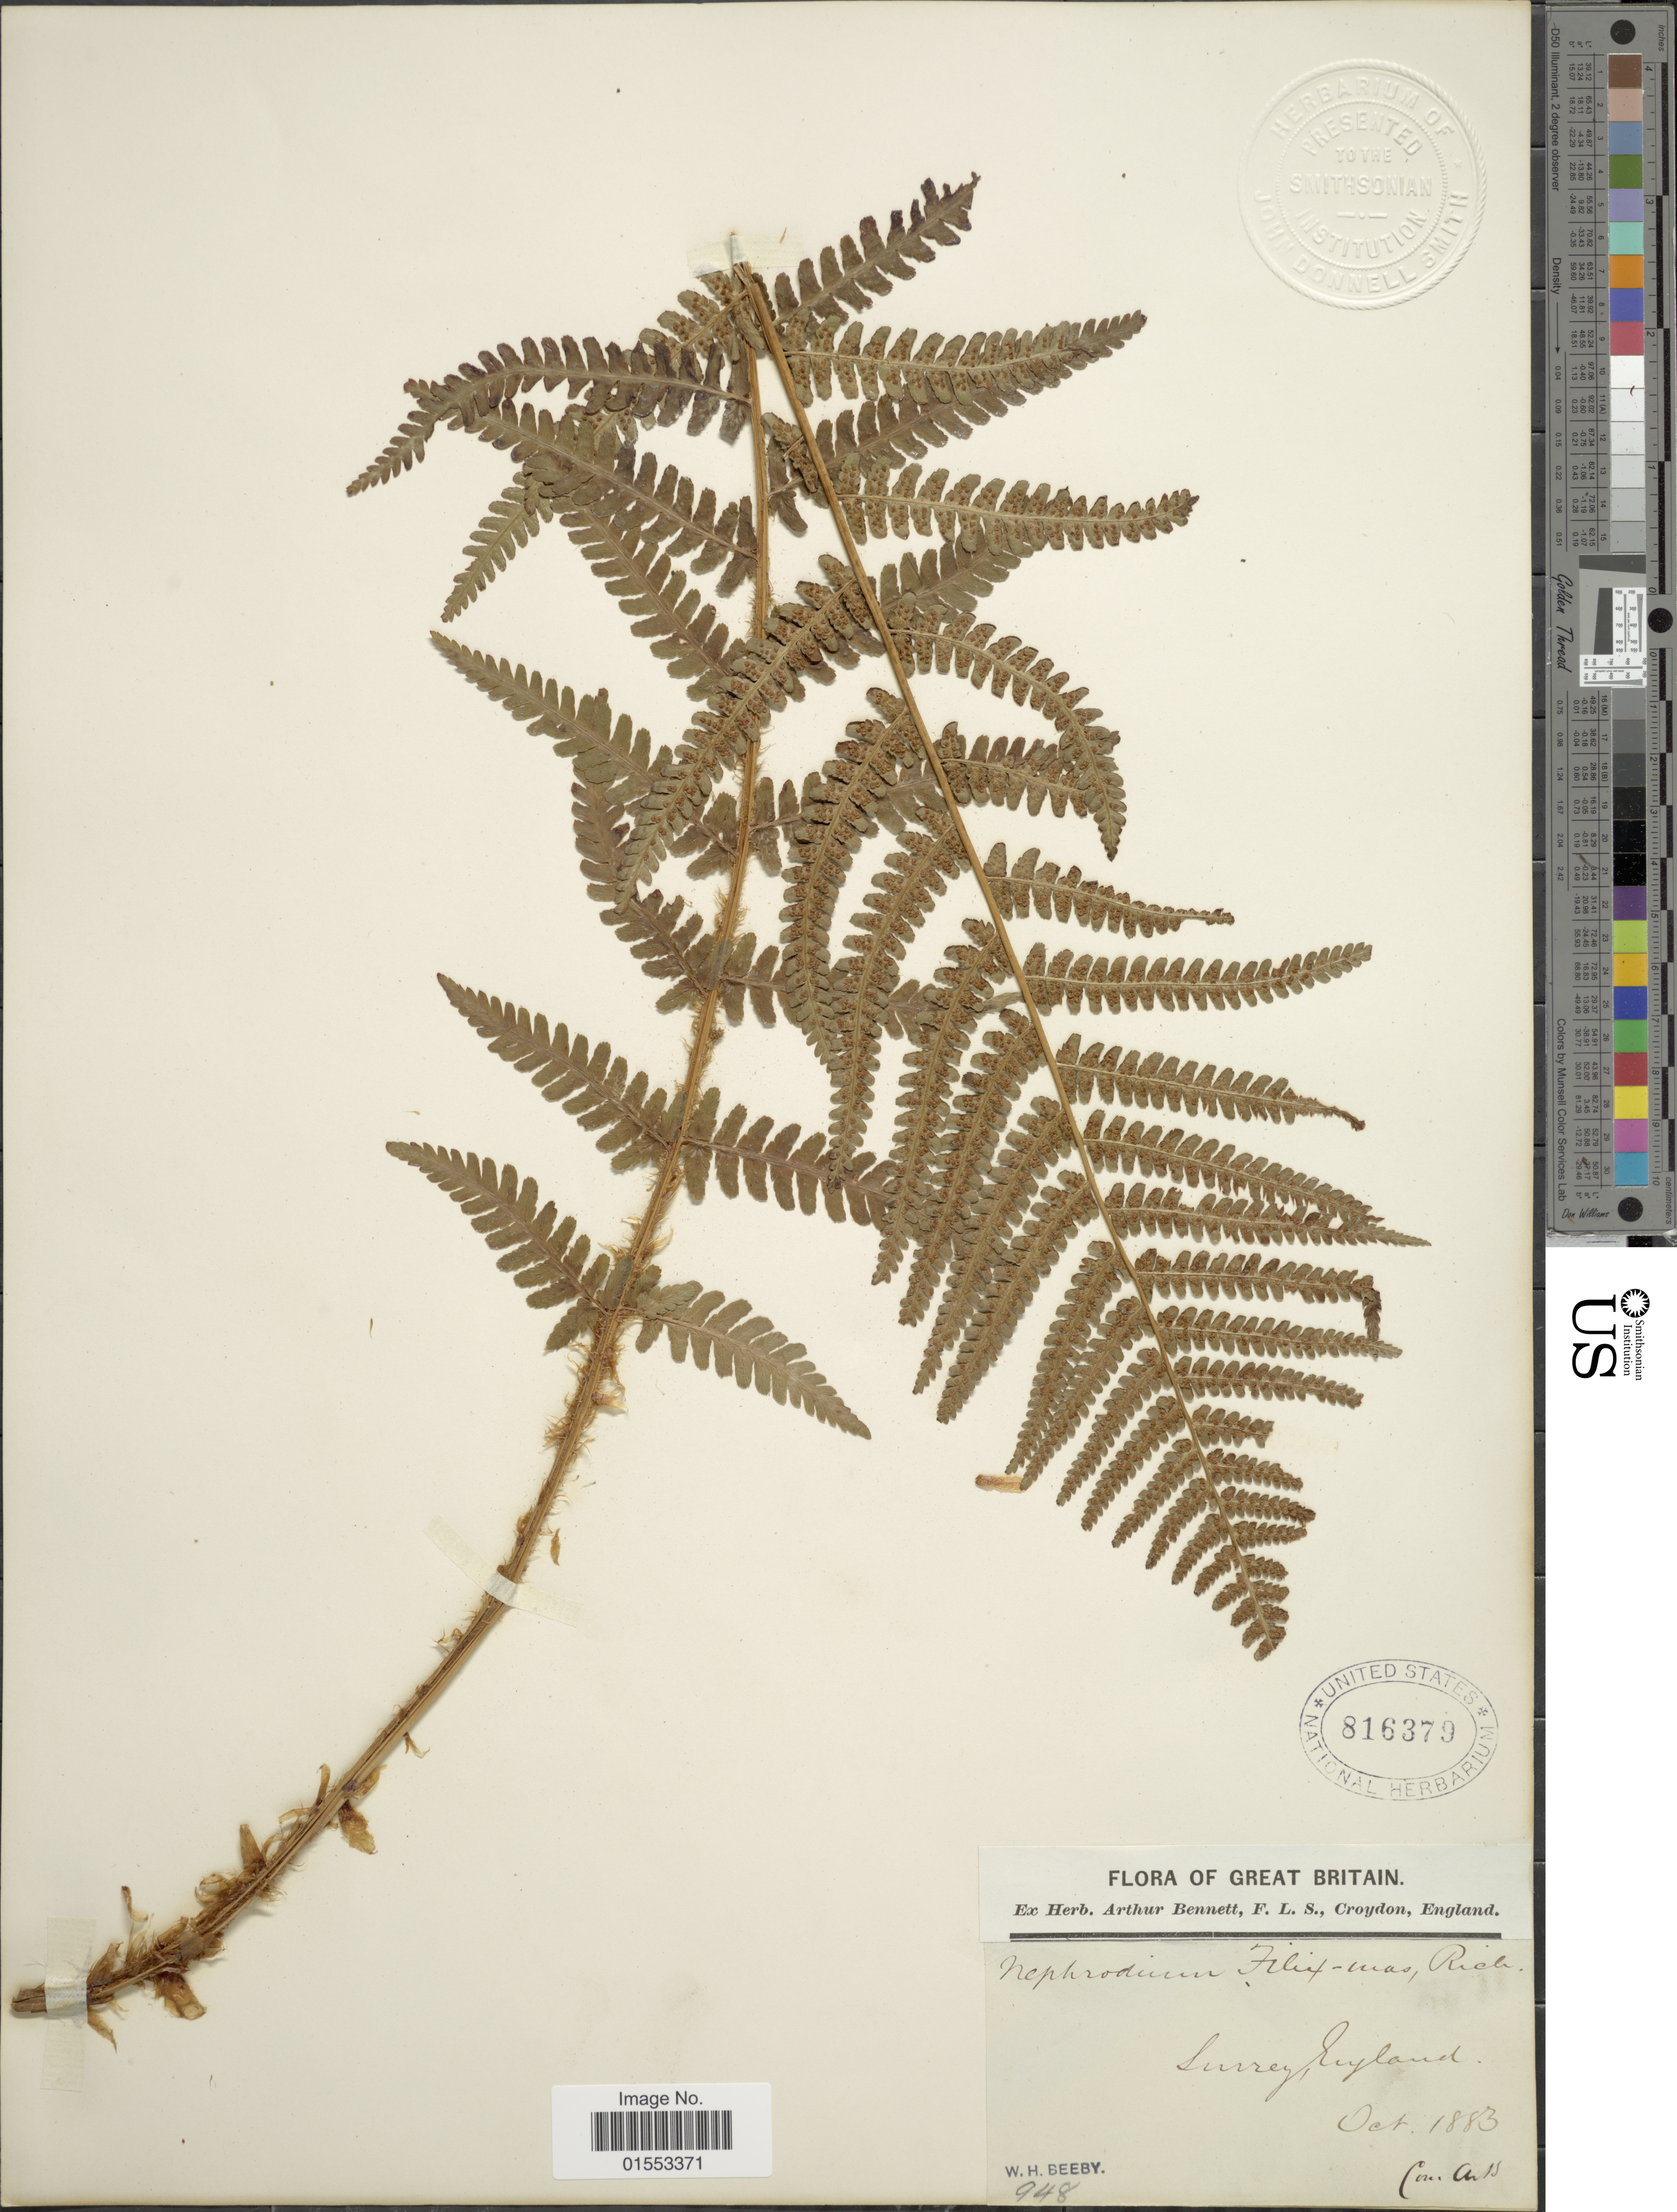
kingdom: Plantae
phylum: Tracheophyta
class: Polypodiopsida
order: Polypodiales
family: Dryopteridaceae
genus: Dryopteris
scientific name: Dryopteris filix-mas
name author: (L.) Schott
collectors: W. Beeby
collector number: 948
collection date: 1883-10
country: United Kingdom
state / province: England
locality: Surrey, England.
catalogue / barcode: US 816379